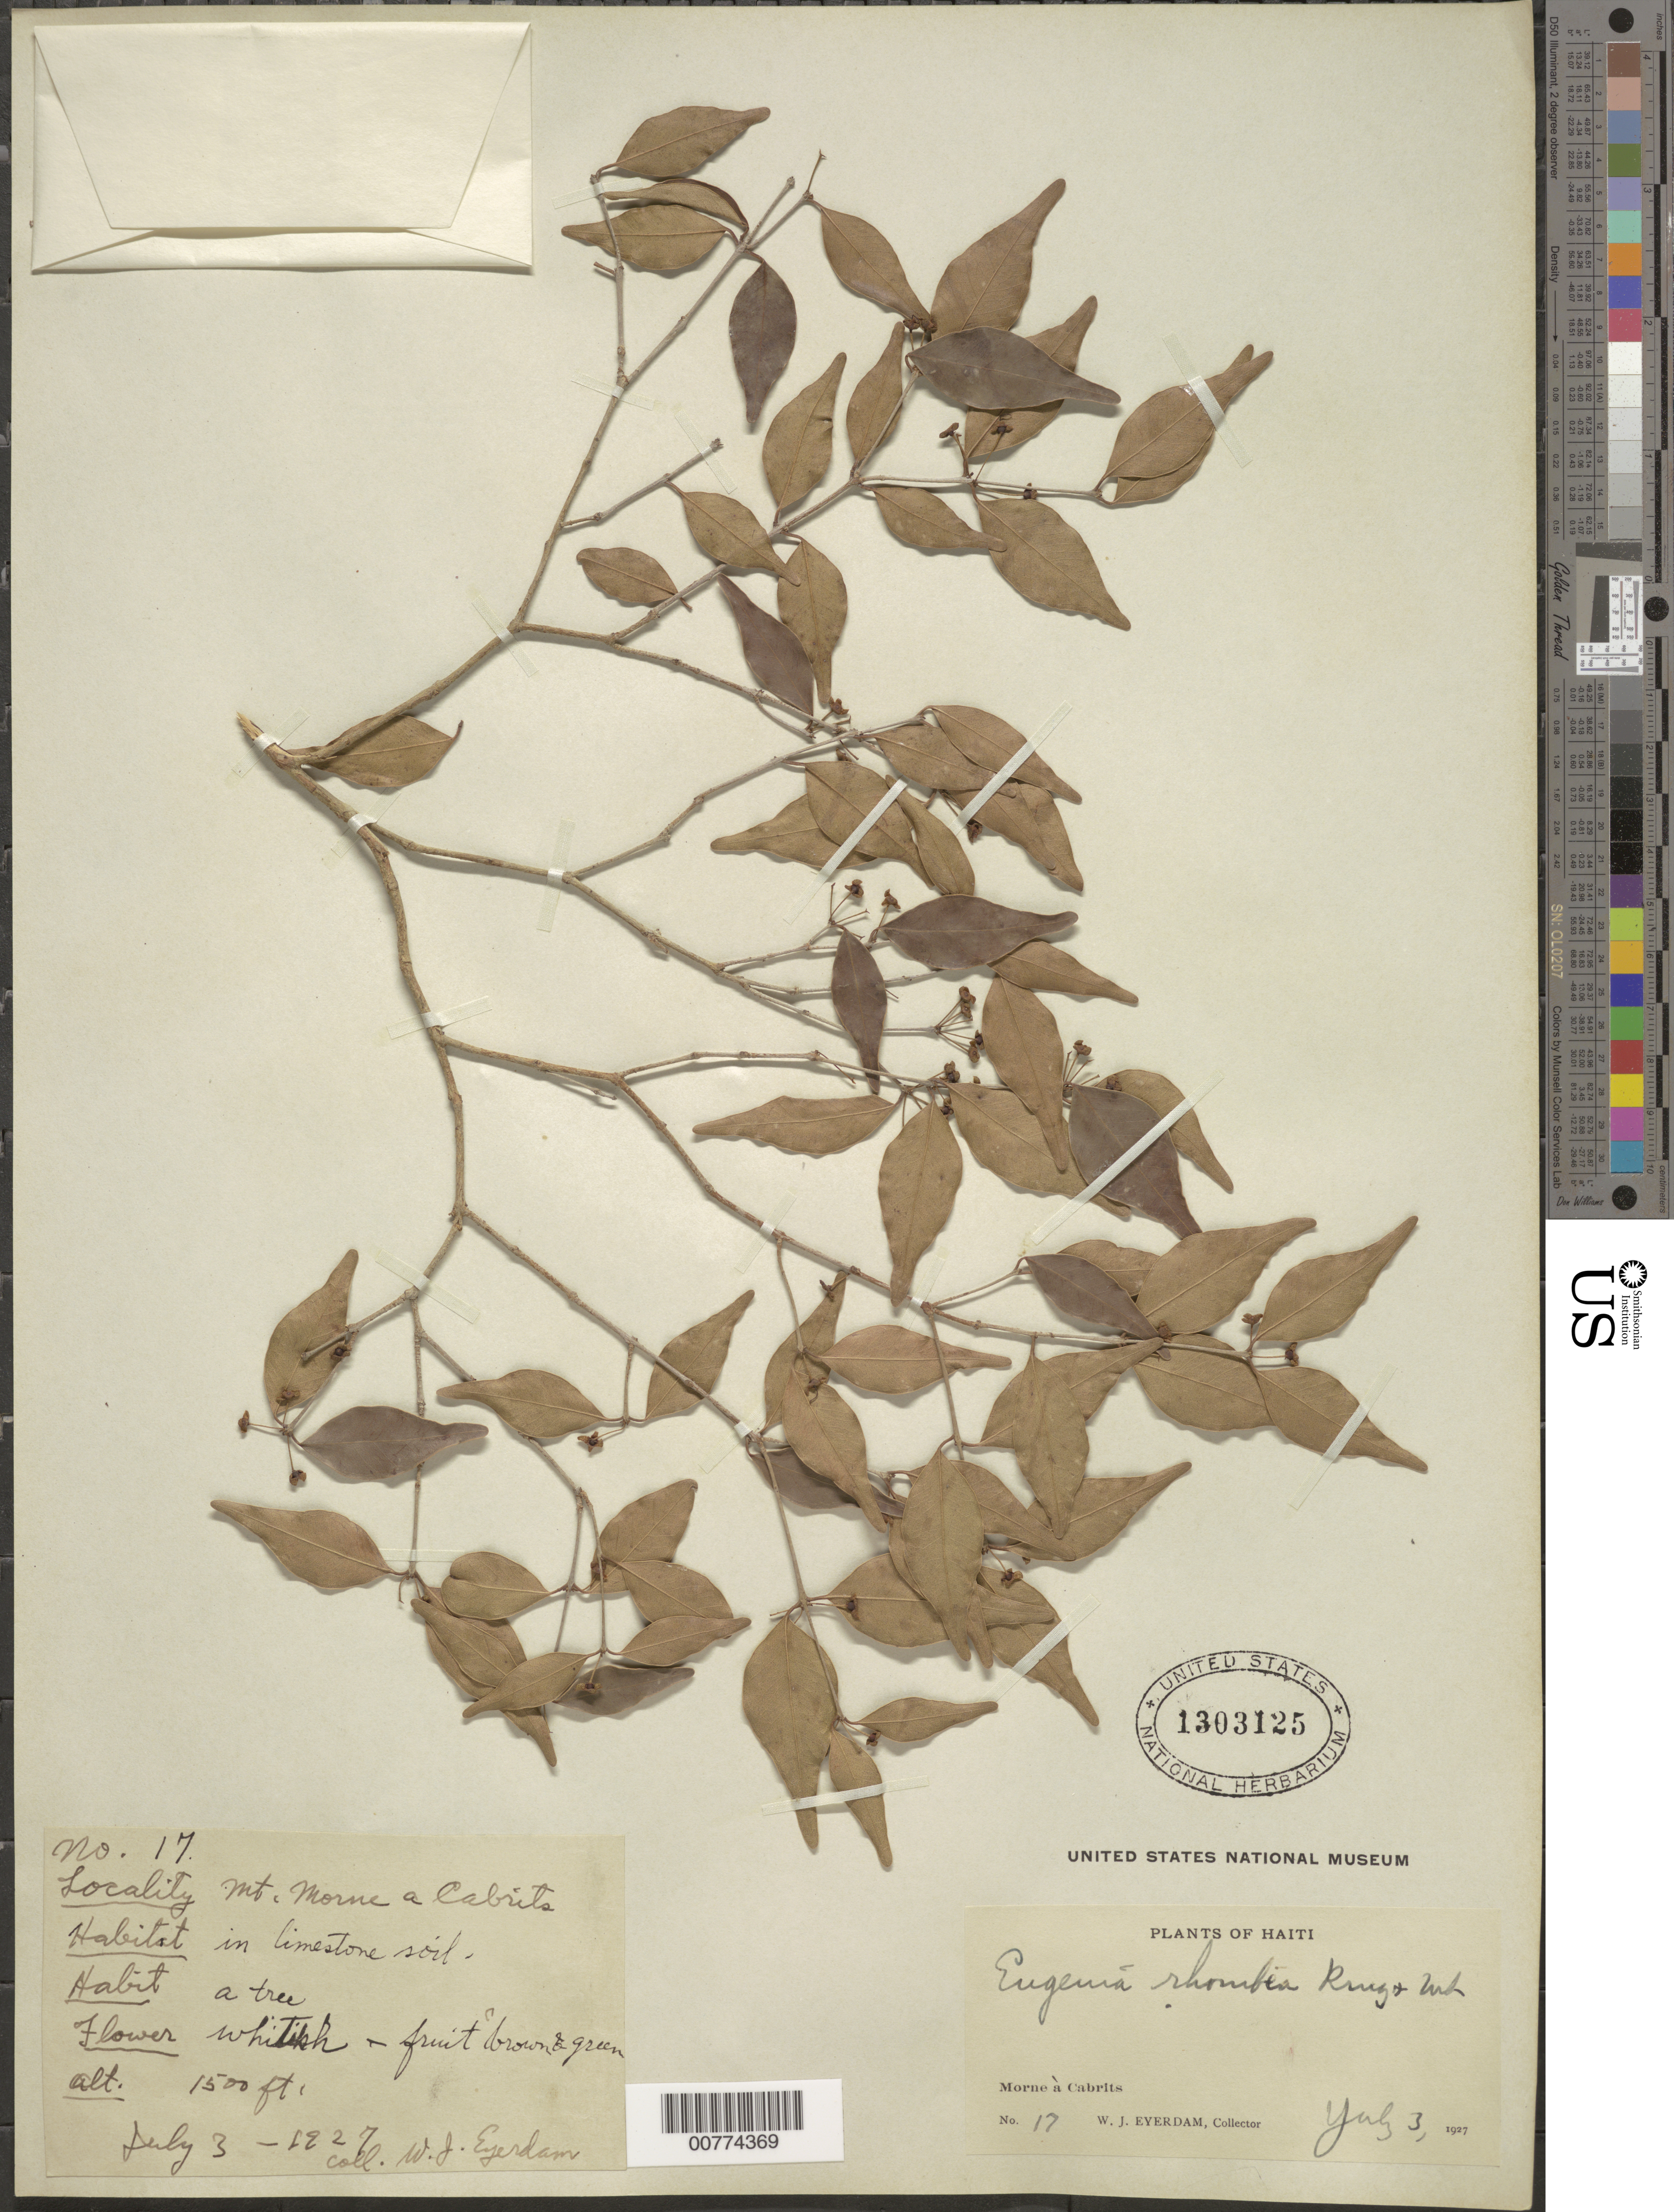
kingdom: Plantae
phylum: Tracheophyta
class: Magnoliopsida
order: Myrtales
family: Myrtaceae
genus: Eugenia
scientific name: Eugenia rhombea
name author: (O. Berg) Krug & Urb.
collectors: W. J. Eyerdam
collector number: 17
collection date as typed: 03 Jul 1927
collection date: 1927-07-03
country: Haiti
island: Hispaniola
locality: Mt. Morne à Cabrits.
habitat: In limestone soil.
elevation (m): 457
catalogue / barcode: US 1303125